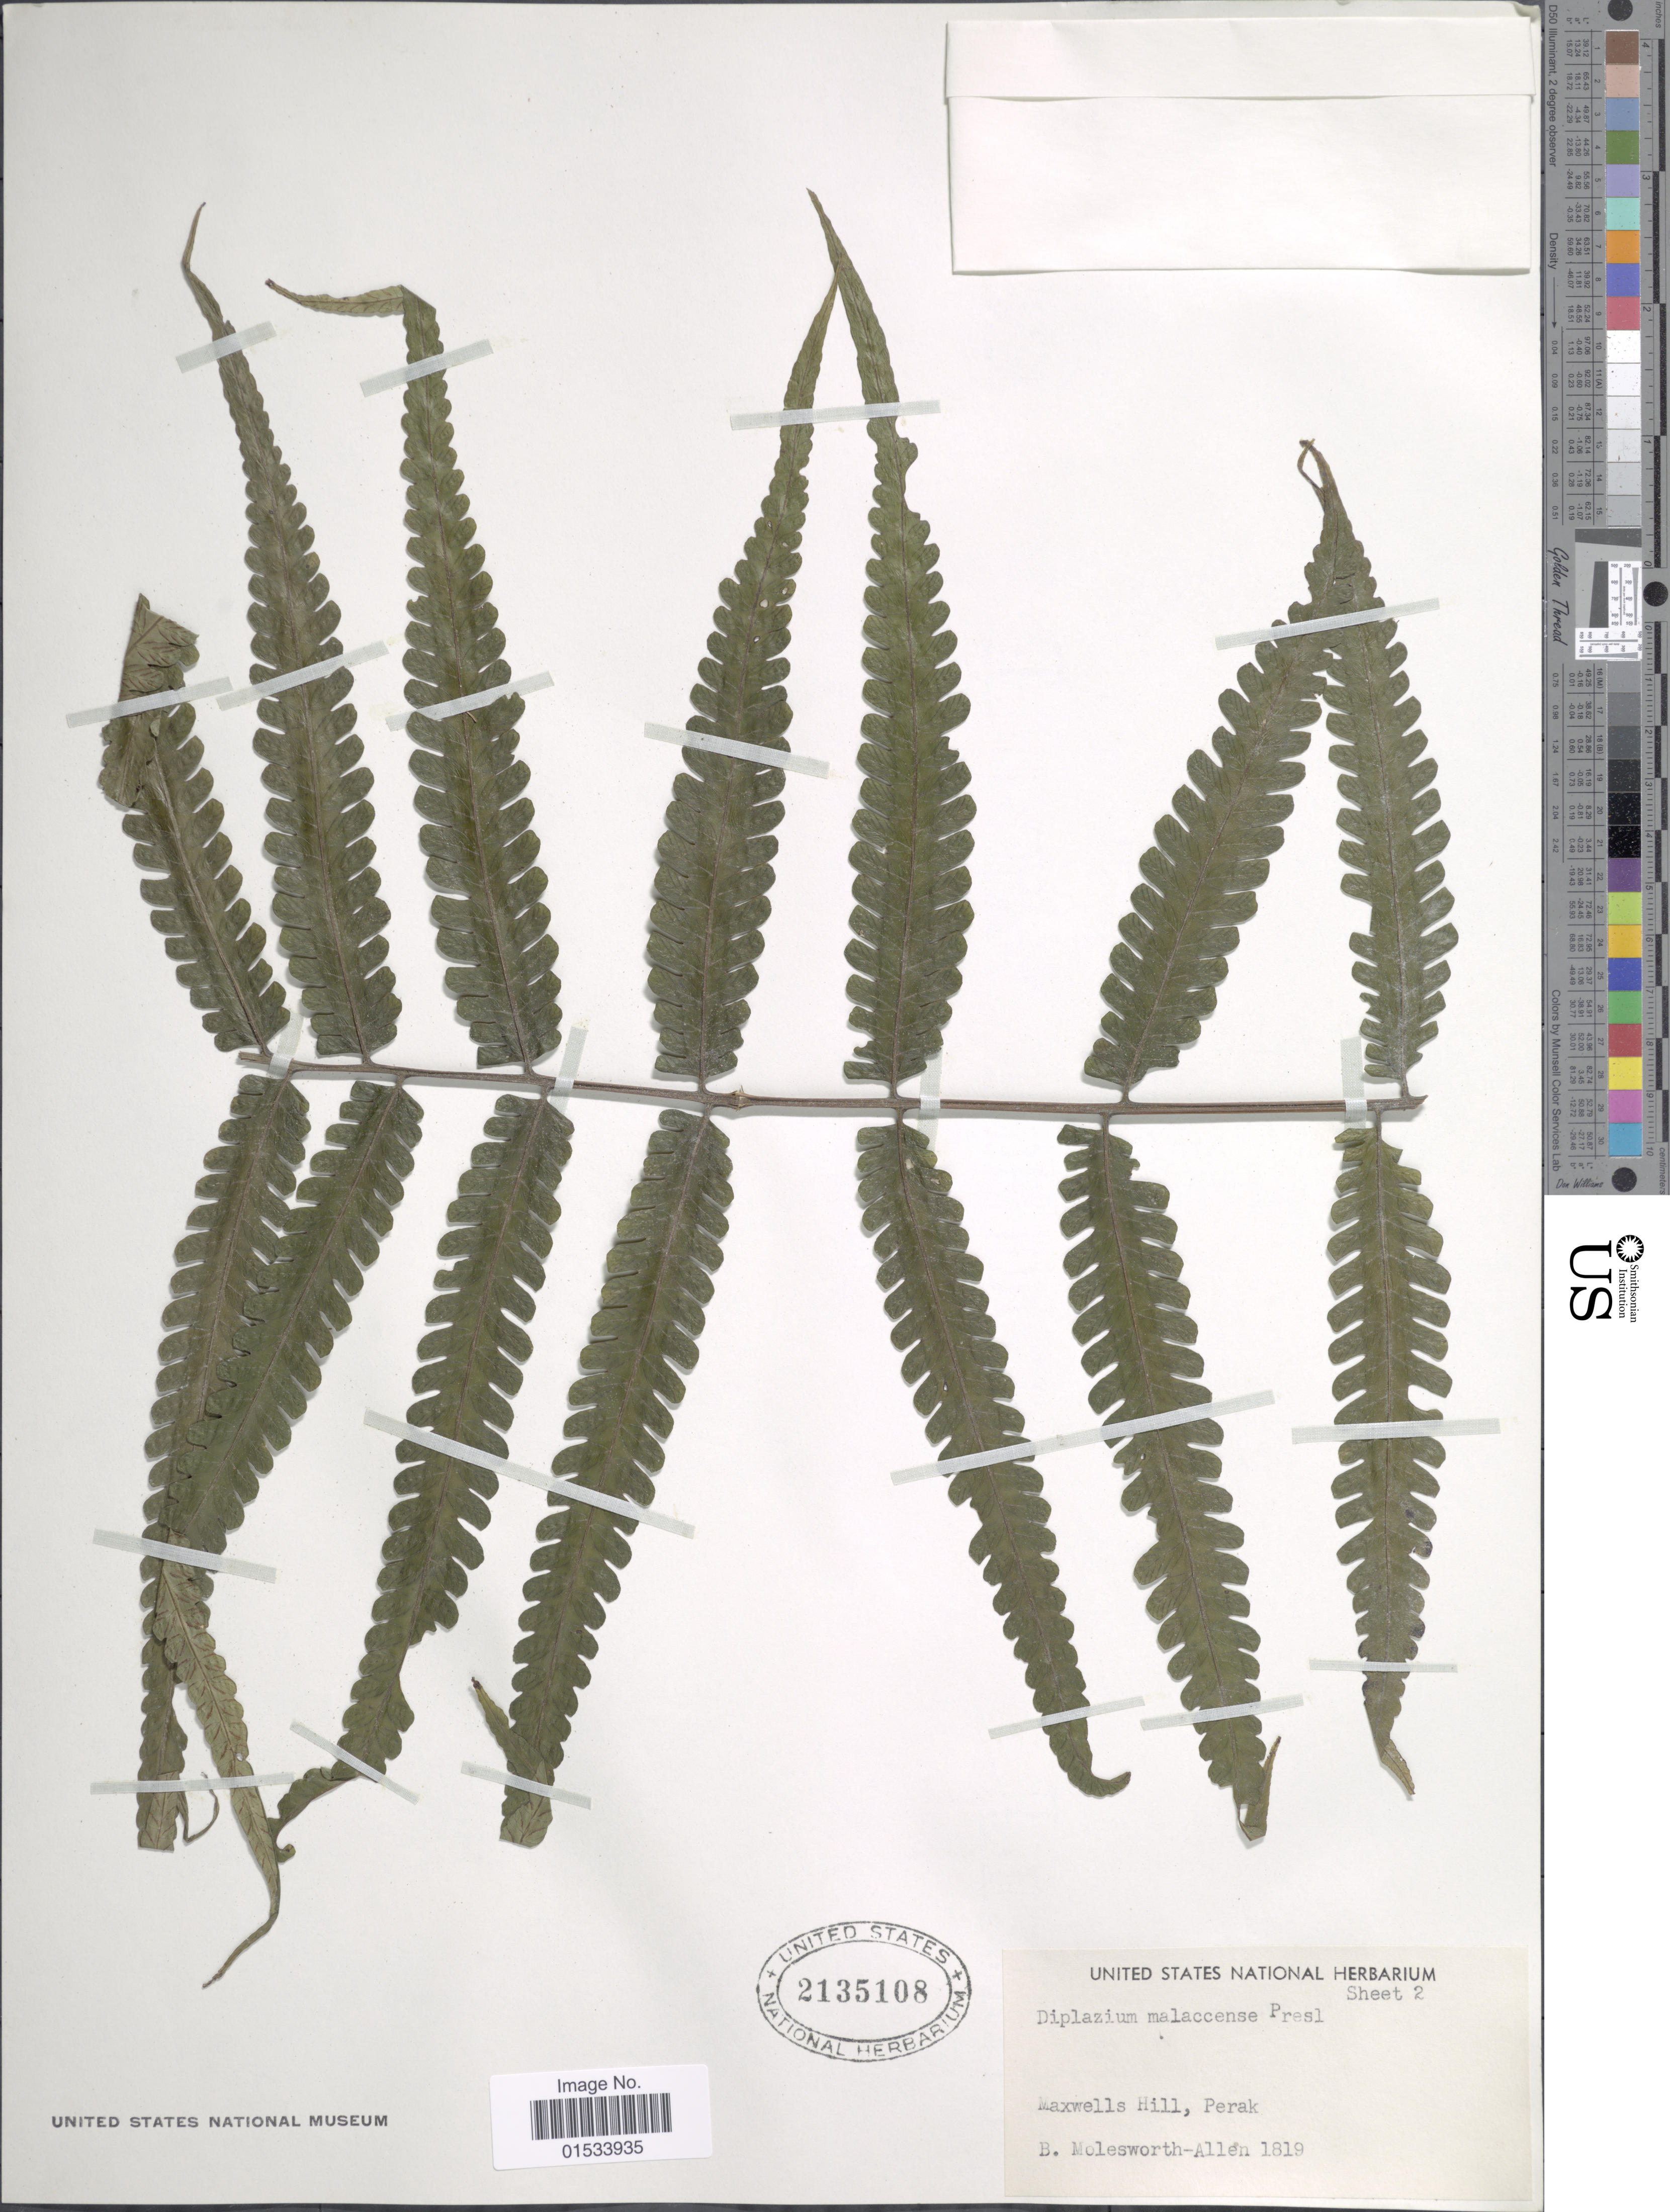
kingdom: Plantae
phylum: Tracheophyta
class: Polypodiopsida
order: Polypodiales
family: Athyriaceae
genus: Diplazium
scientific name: Diplazium malaccense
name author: C. Presl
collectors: B. E. G. Molesworth-Allen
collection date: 1819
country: Malaysia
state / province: Perak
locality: Maxwells Hill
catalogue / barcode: US 2135108